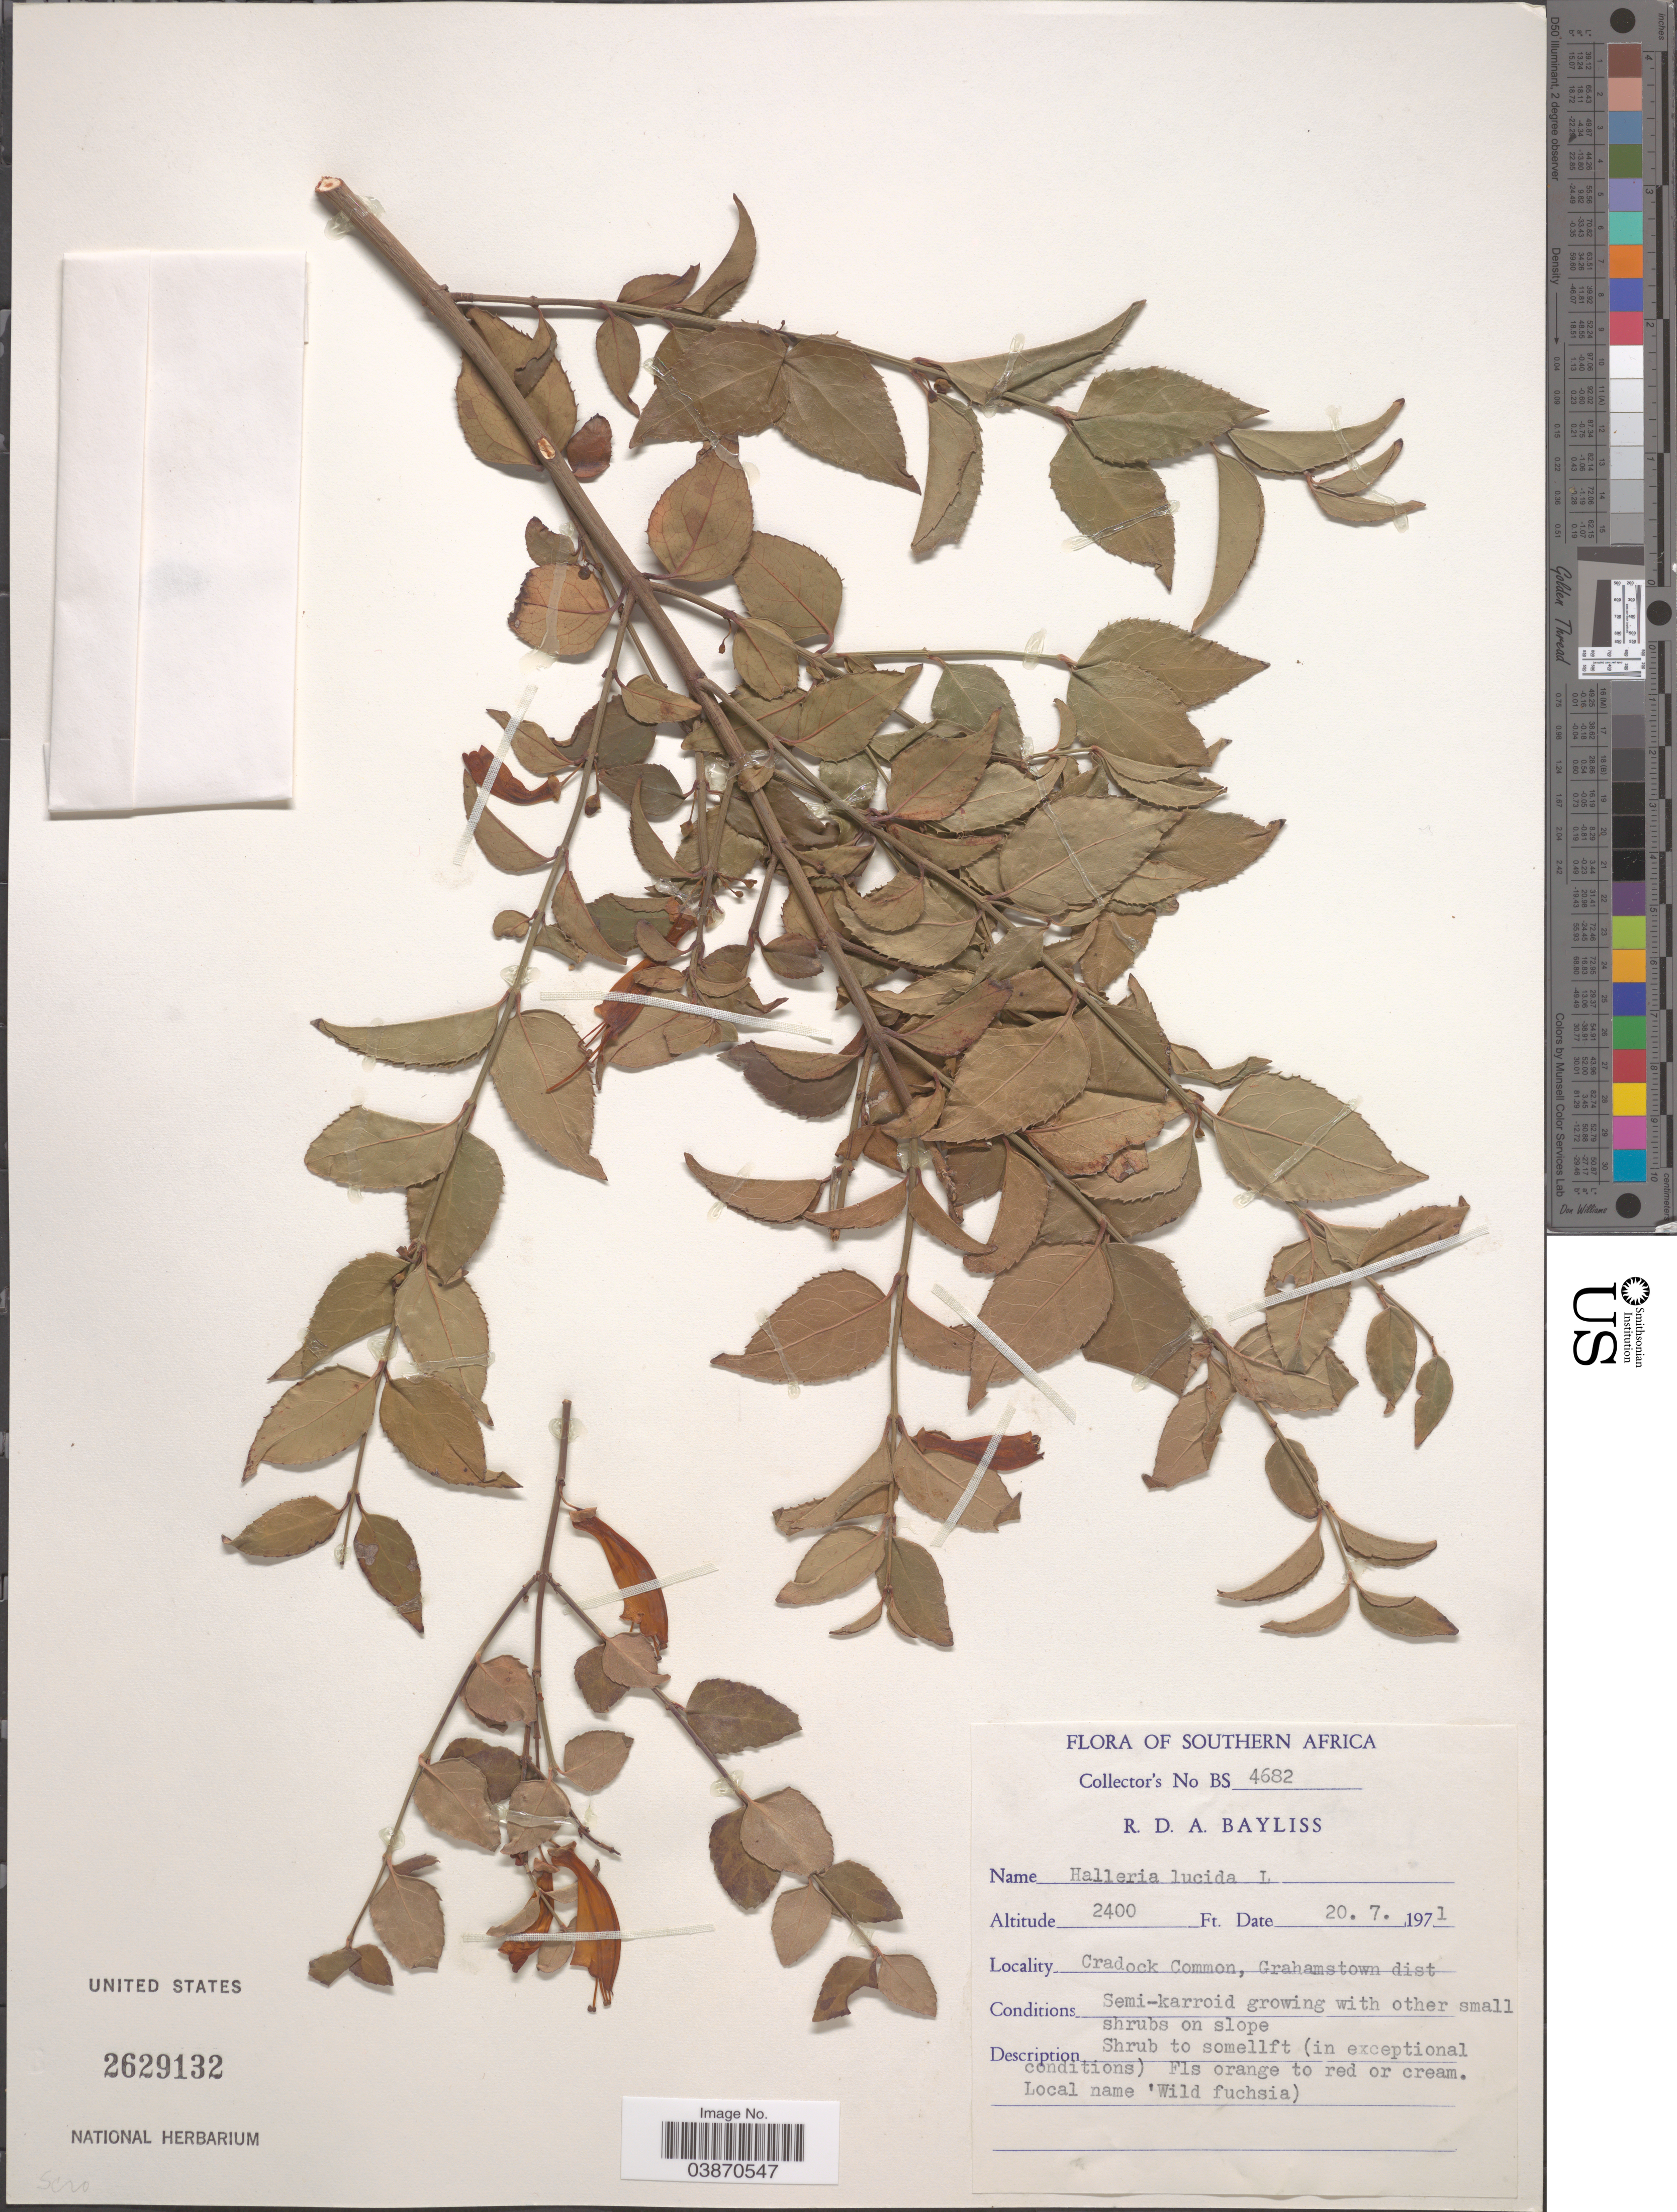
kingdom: Plantae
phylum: Tracheophyta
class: Magnoliopsida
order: Lamiales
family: Stilbaceae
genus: Halleria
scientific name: Halleria lucida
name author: L.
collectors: R. Bayliss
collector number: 4682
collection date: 1971-07-20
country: South Africa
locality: Southern Africa. Cradock common, Grahamstown dist.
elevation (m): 732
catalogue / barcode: US 2629132